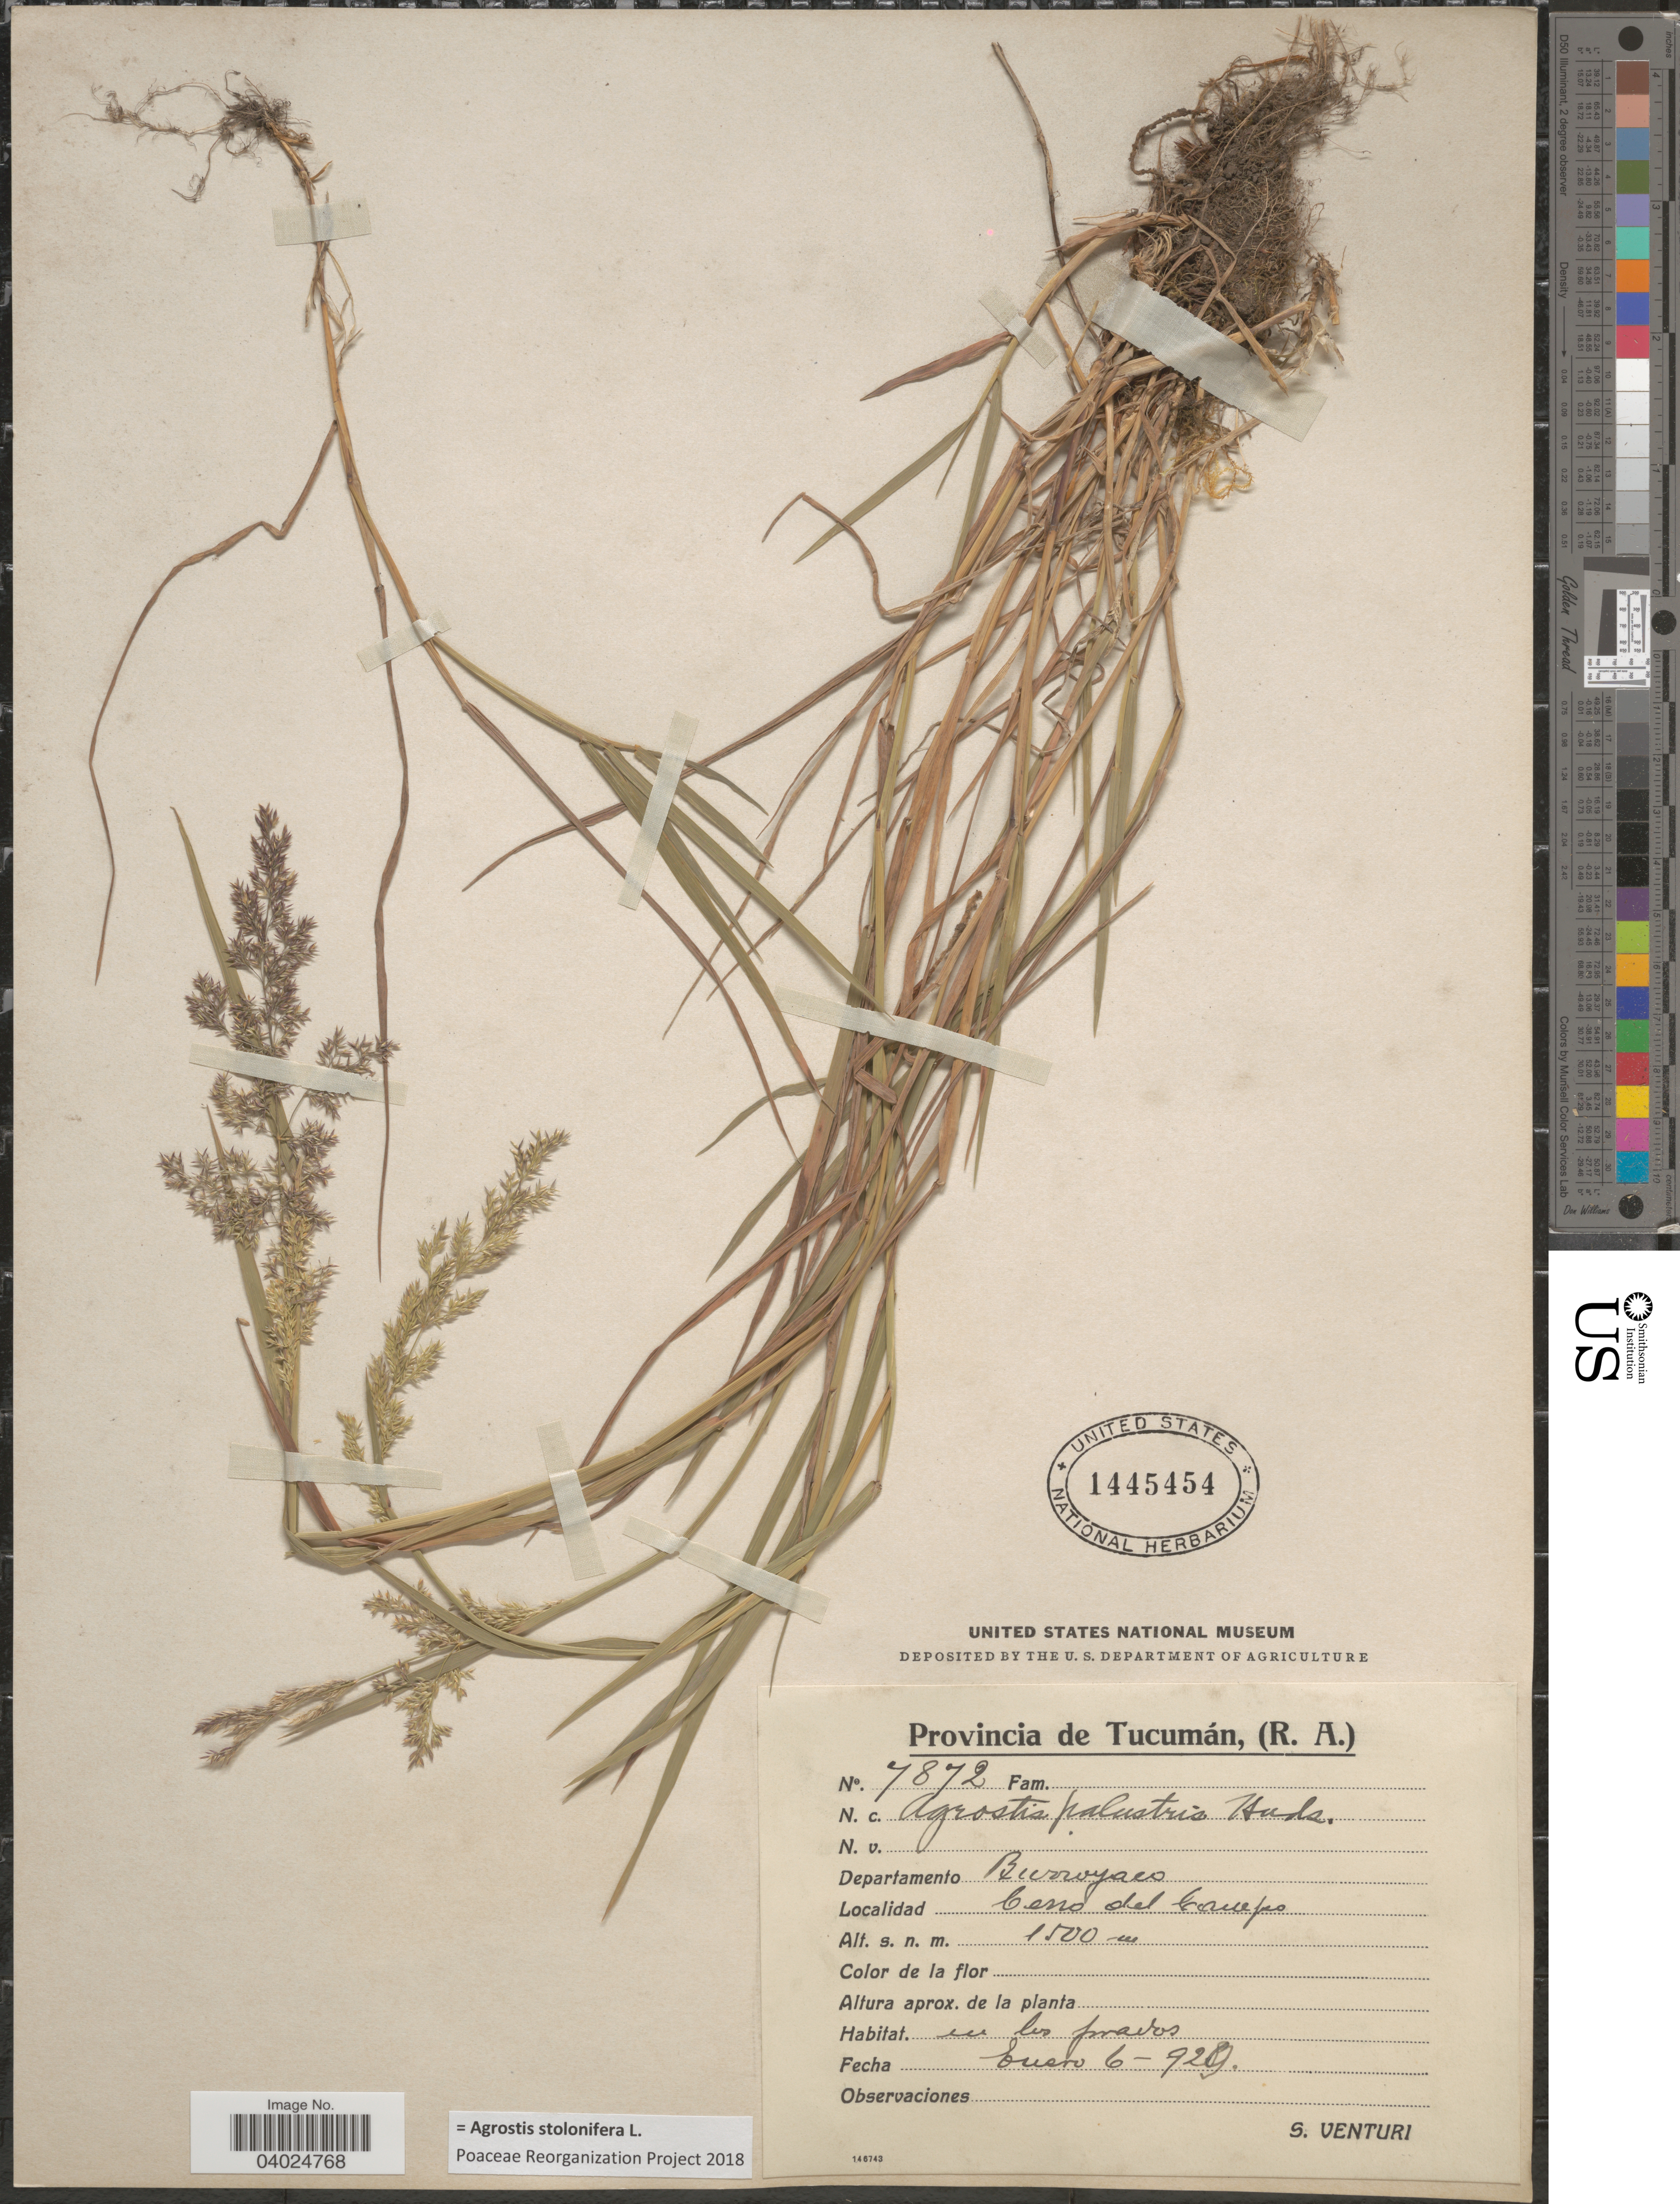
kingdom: Plantae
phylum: Tracheophyta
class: Liliopsida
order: Poales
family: Poaceae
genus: Agrostis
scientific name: Agrostis stolonifera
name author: L.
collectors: S. Venturi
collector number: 7872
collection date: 1929-01-06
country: Argentina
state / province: Tucuman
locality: Departamento Burruyacú. Cerro del Campo.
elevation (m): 1500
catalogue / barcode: US 1445454